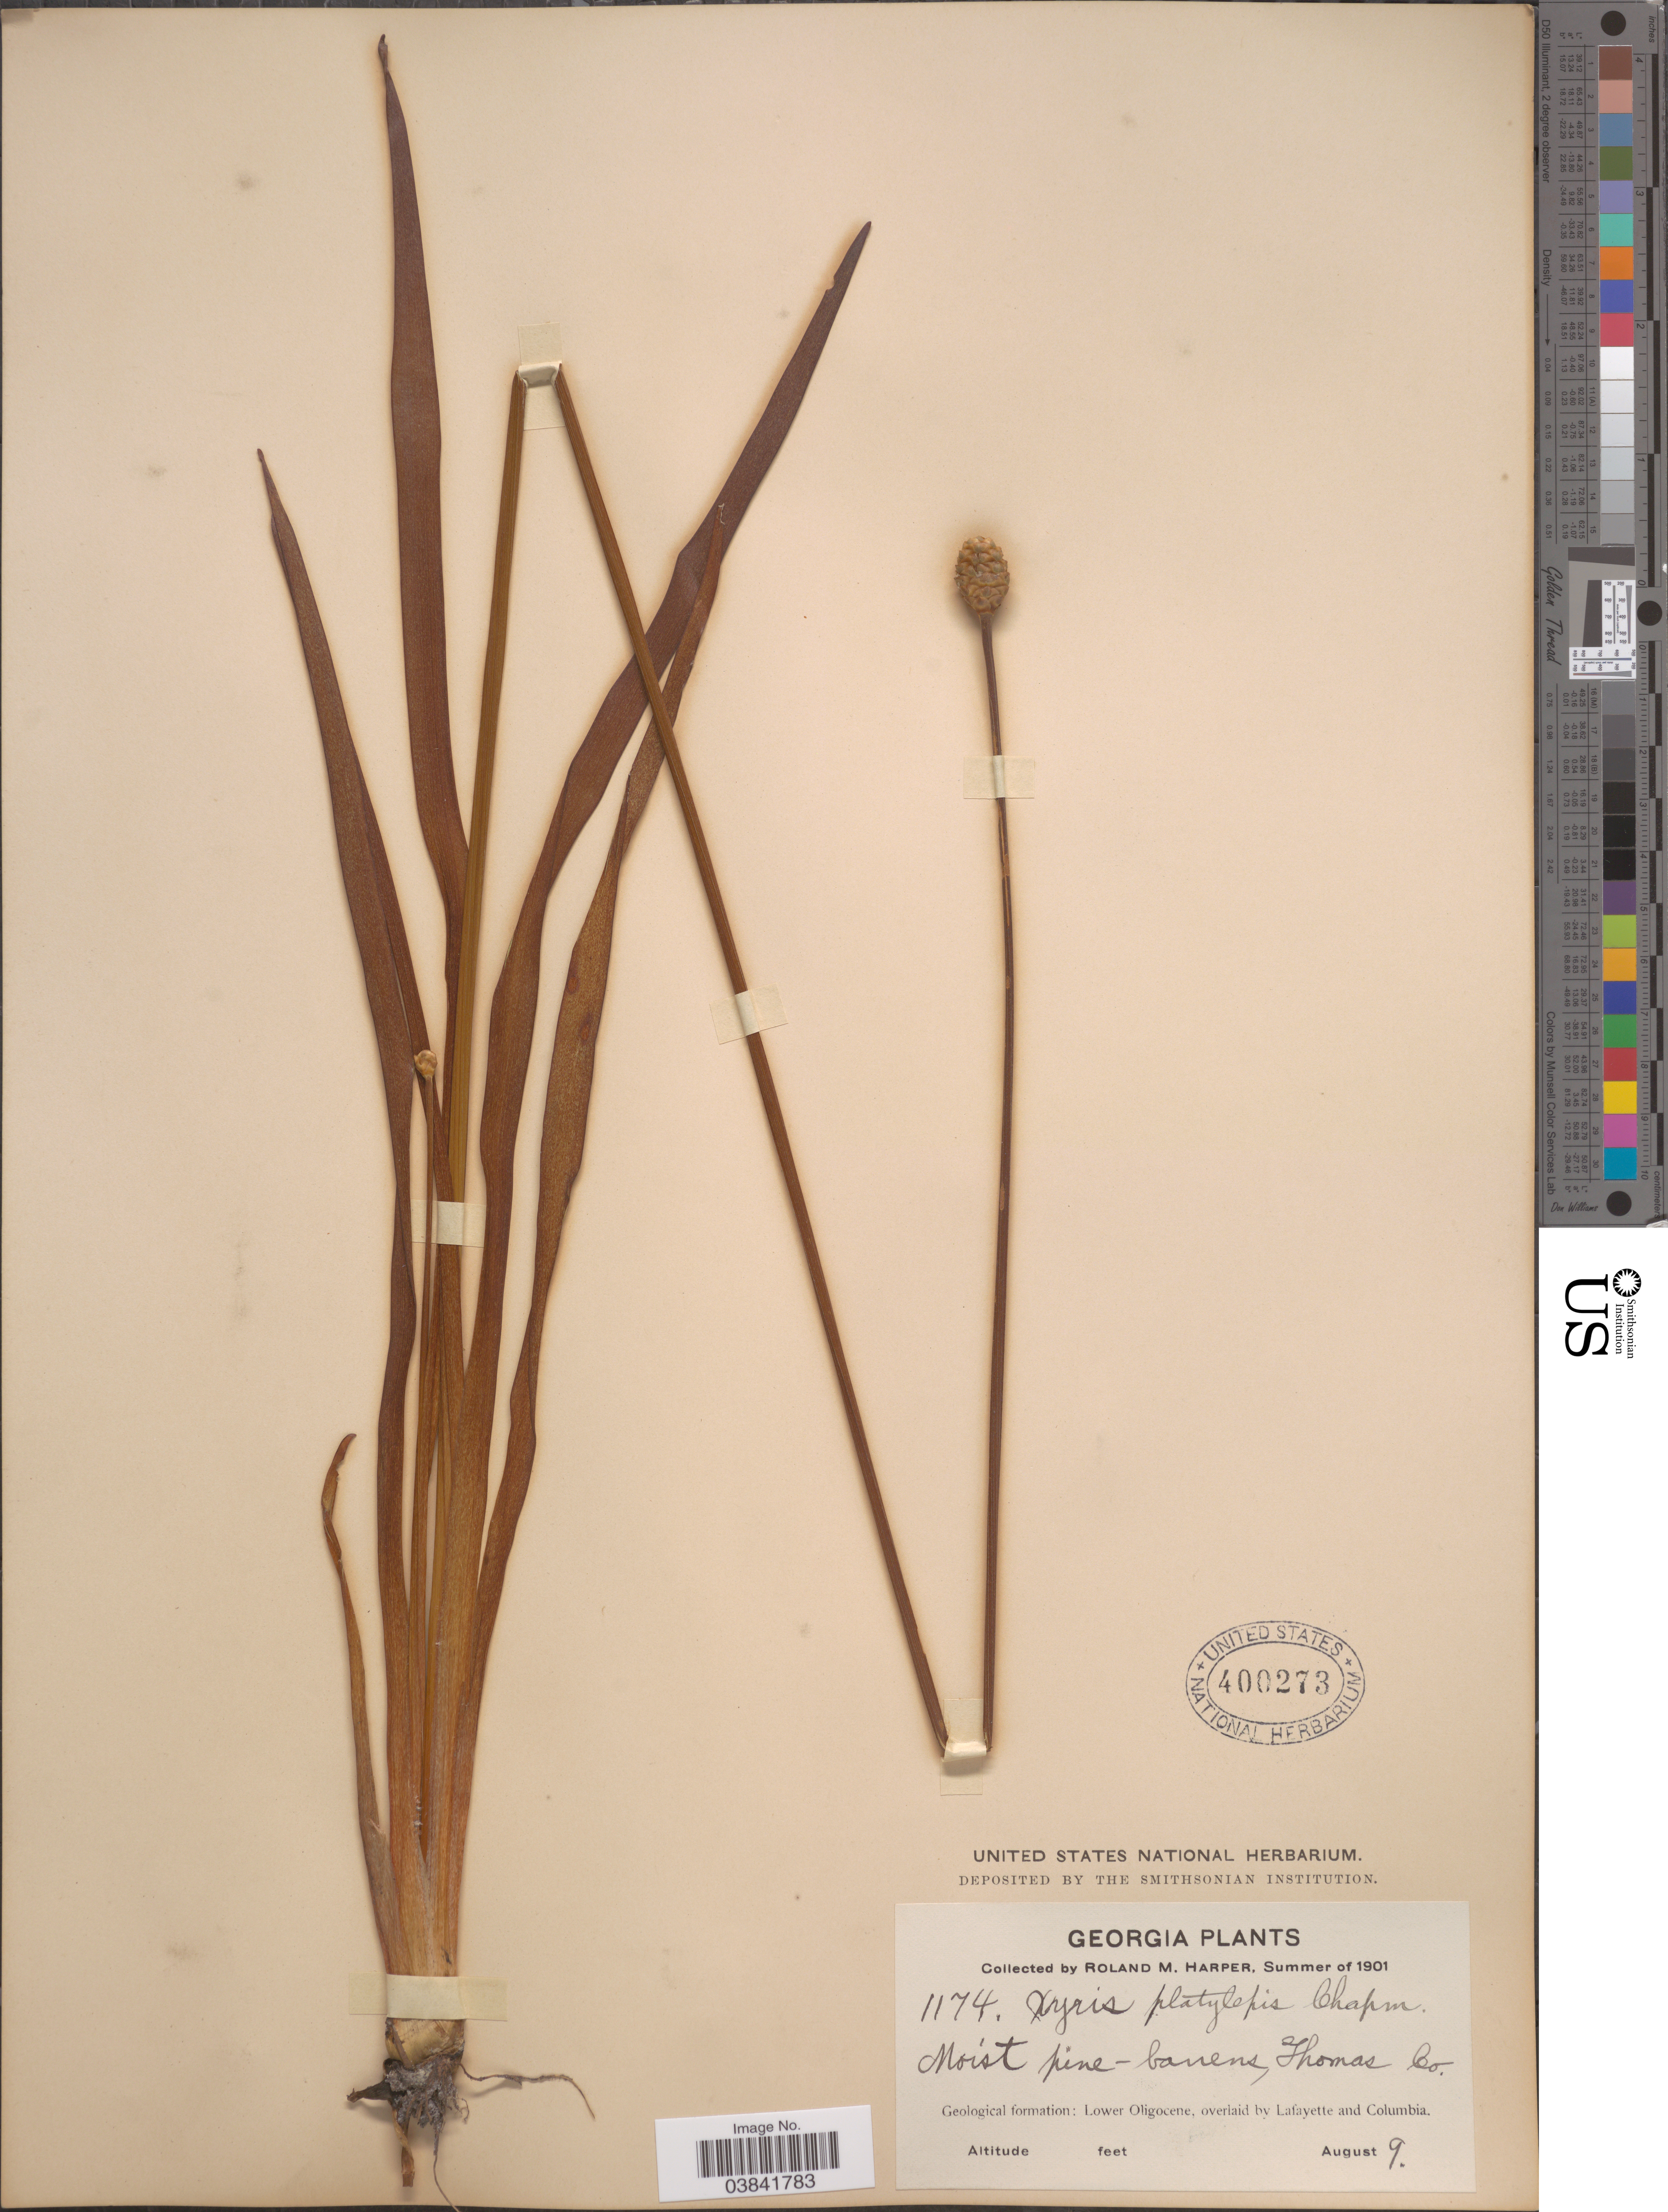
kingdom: Plantae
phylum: Tracheophyta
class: Liliopsida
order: Poales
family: Xyridaceae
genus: Xyris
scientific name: Xyris platylepis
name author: Chapm.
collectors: R. M. Harper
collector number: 1174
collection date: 1901-08-09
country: United States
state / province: Georgia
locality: Moist pine- barrens, Thomas Co. Geological formation: Lower Oligocene, overlaid by Lafayette and Columbia.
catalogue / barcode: US 400273